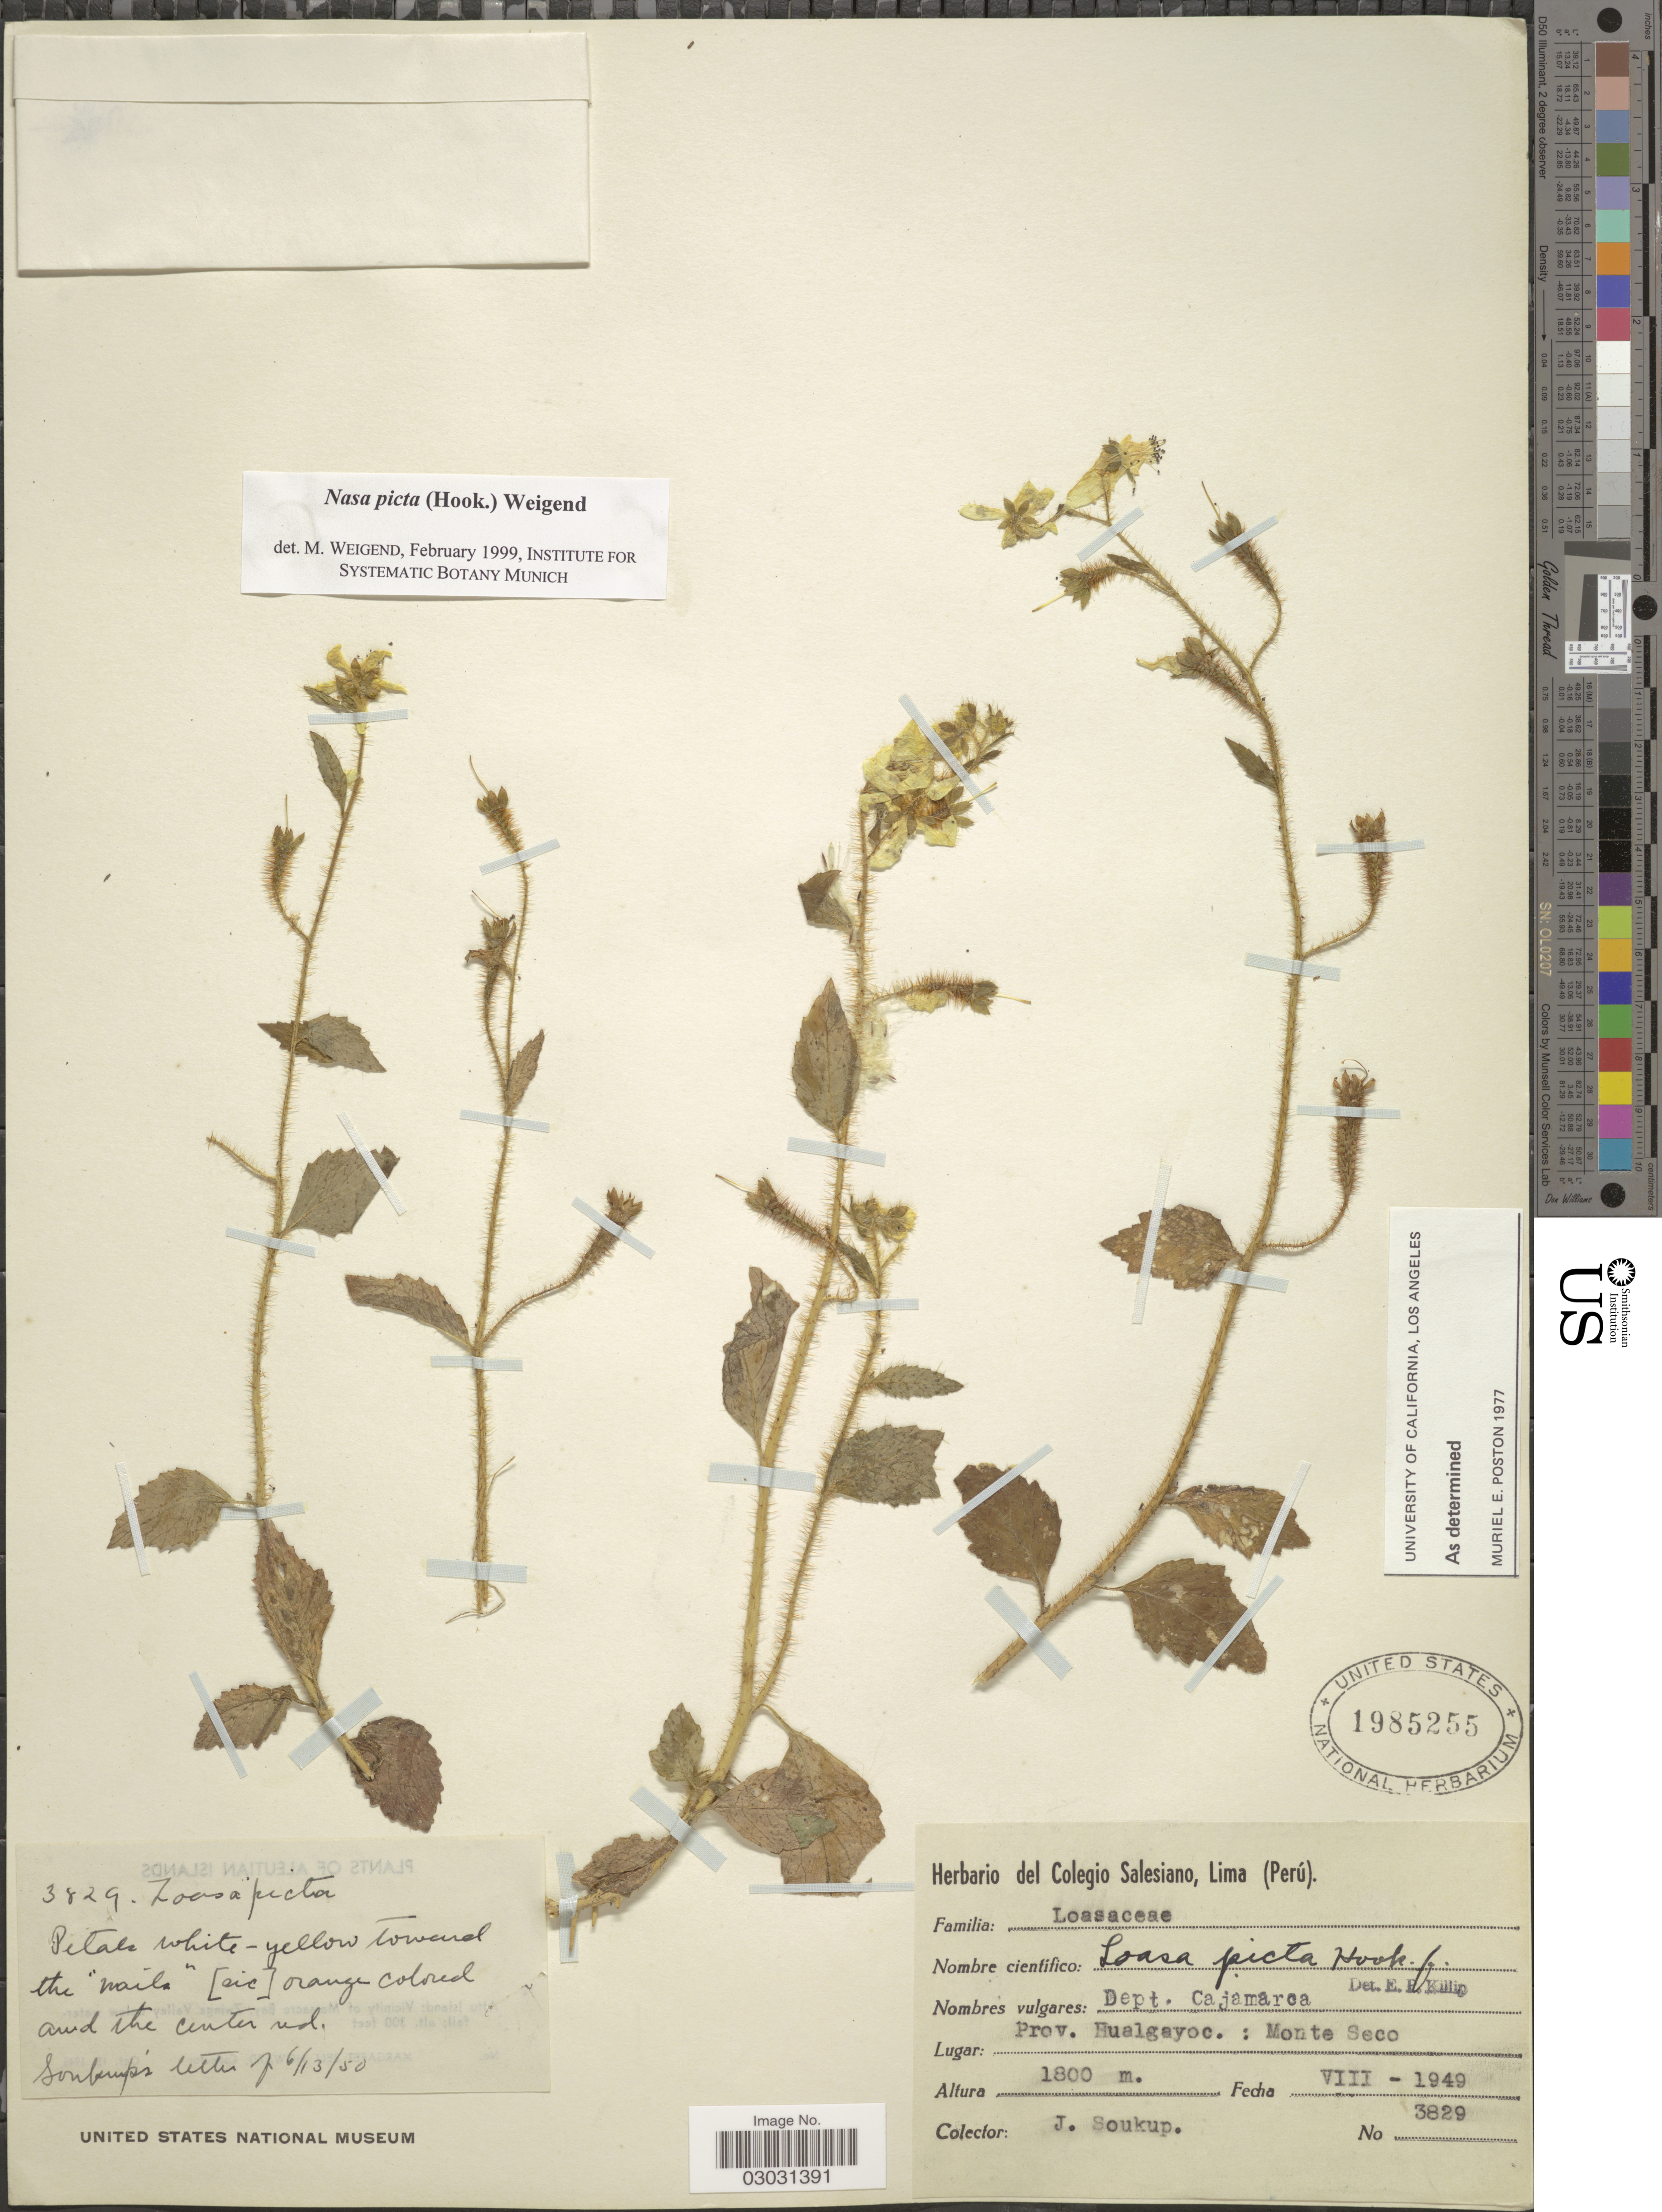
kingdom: Plantae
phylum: Tracheophyta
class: Magnoliopsida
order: Cornales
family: Loasaceae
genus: Nasa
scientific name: Nasa picta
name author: (Hook. f.) Molinari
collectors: J. Soukup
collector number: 3829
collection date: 1949-08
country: Peru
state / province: Cajamarca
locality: Dept. Cajamarca. Prov. Hualgayoc.: Monte Seco.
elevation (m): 1800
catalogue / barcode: US 1985255